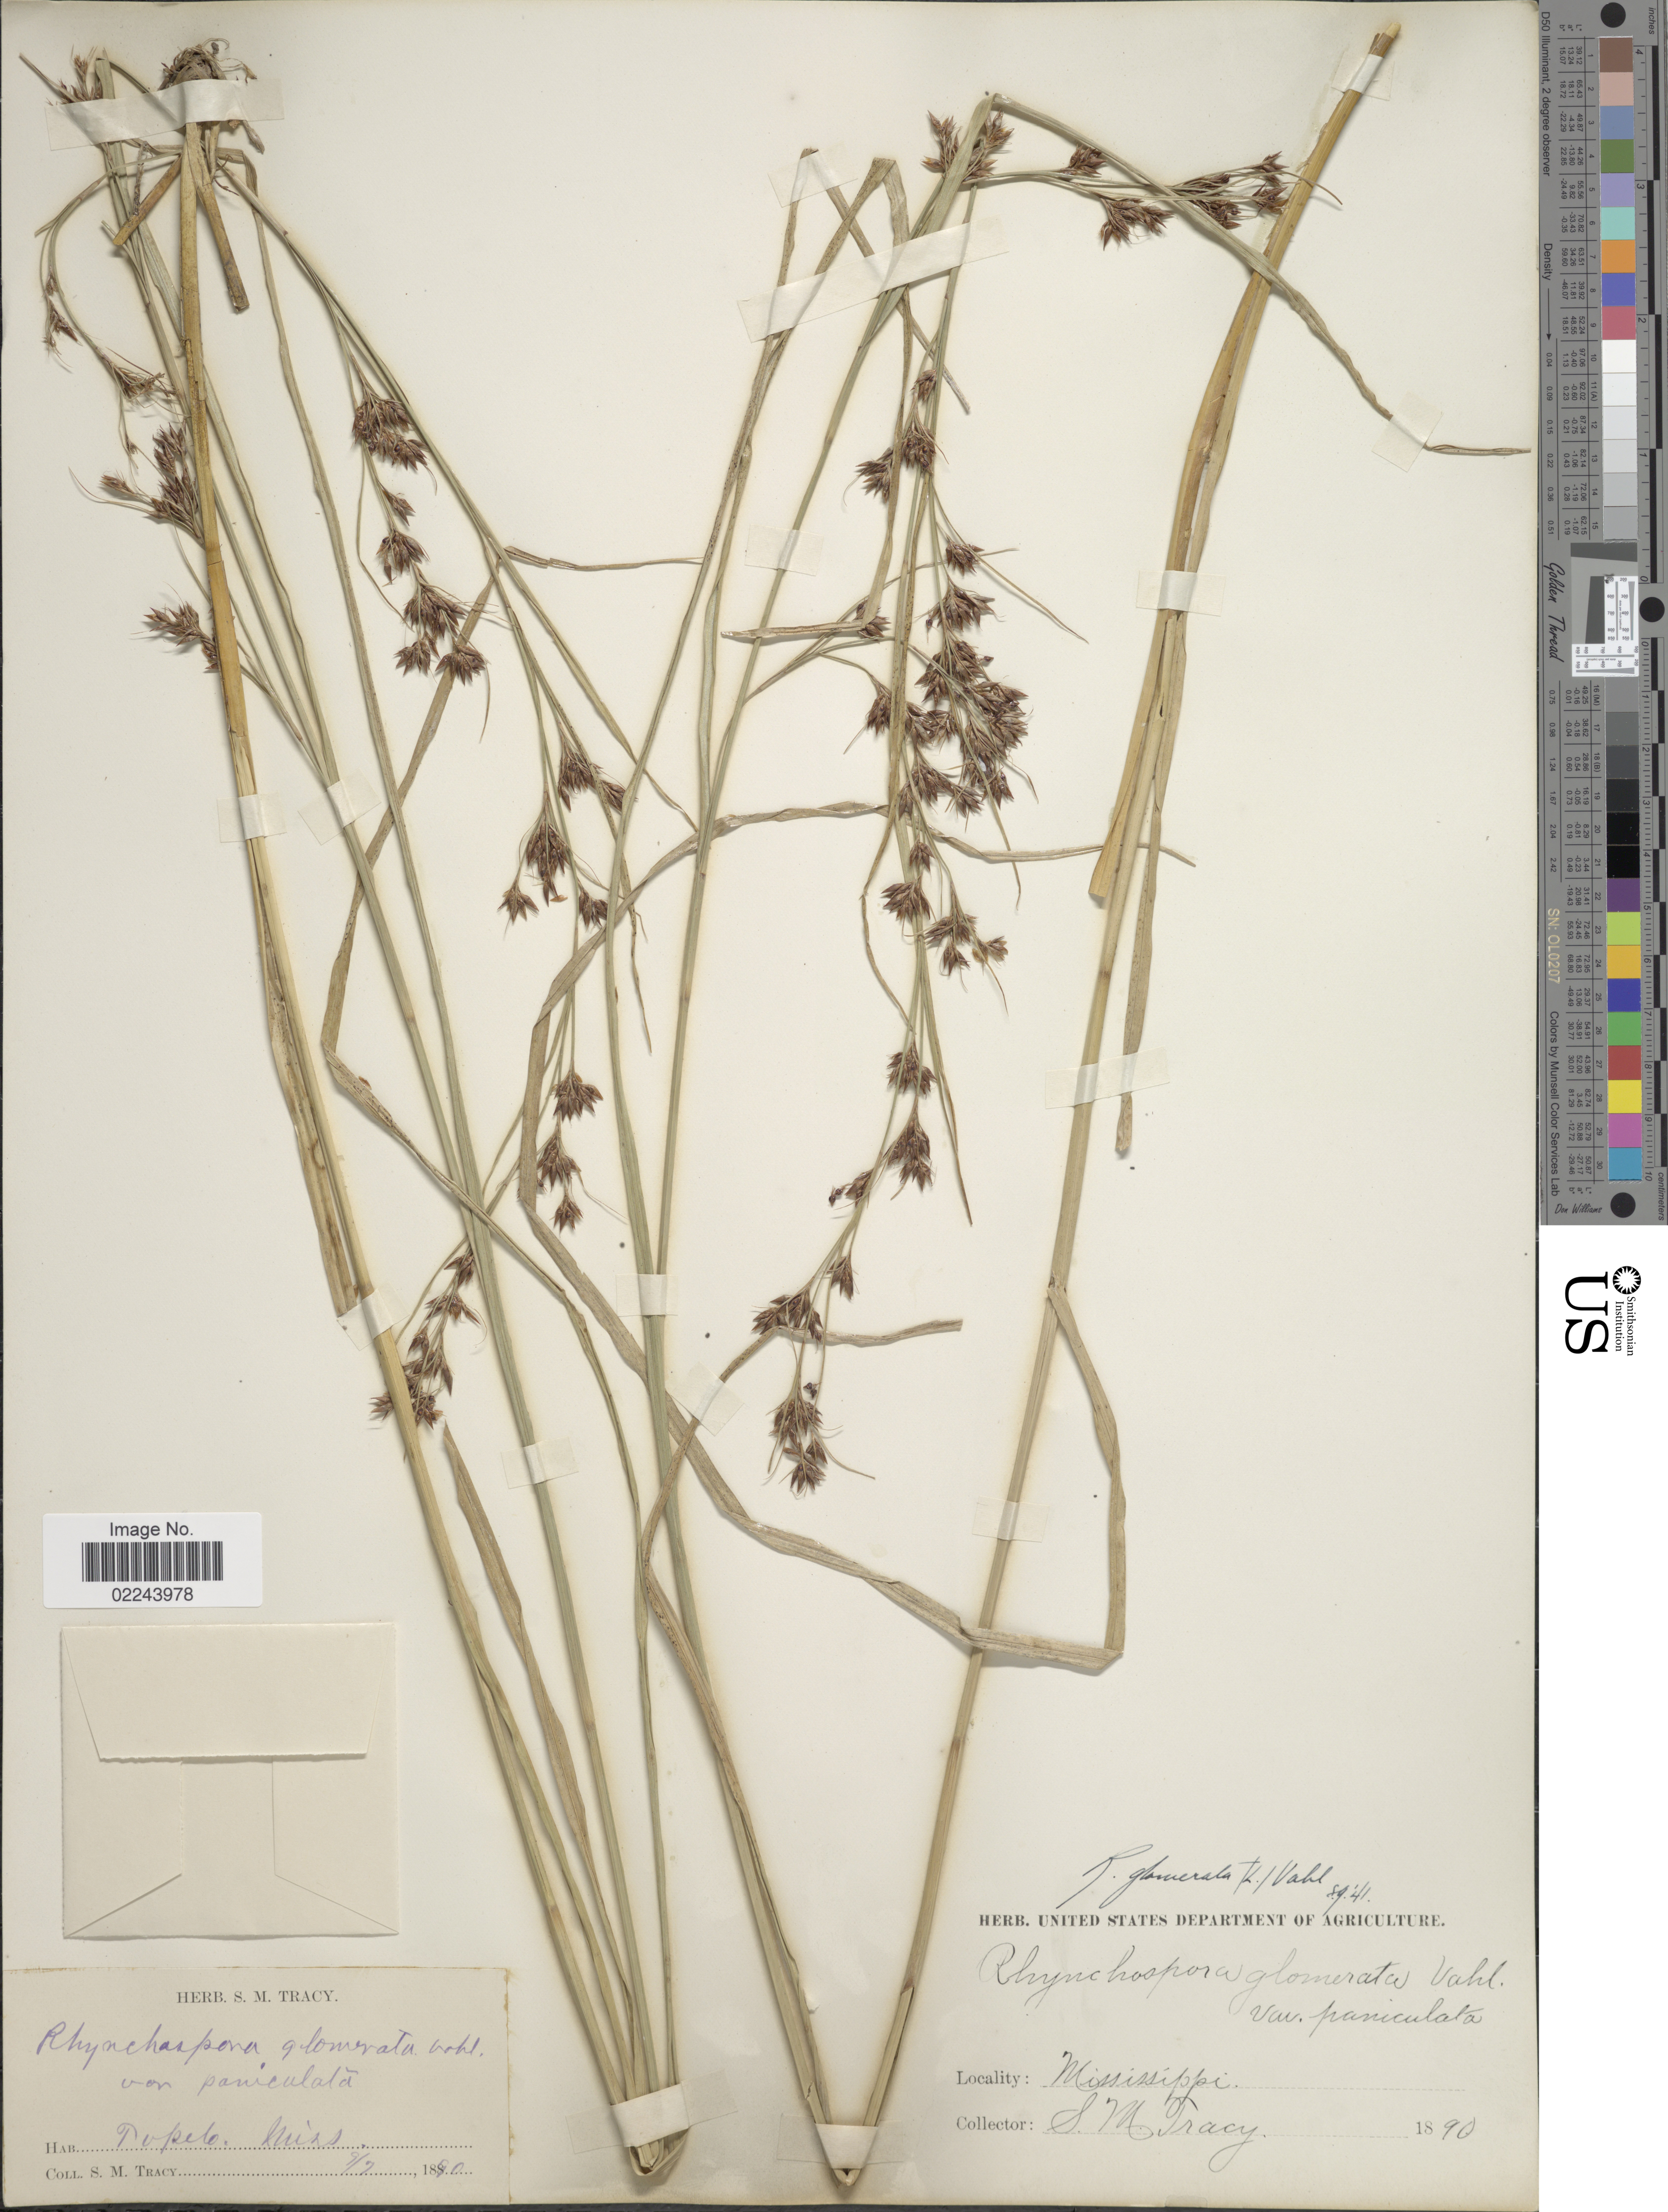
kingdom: Plantae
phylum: Tracheophyta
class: Liliopsida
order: Poales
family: Cyperaceae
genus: Rhynchospora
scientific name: Rhynchospora glomerata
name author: (L.) Vahl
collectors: S. M. Tracy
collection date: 1890-09-07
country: United States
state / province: Mississippi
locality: Tupelo